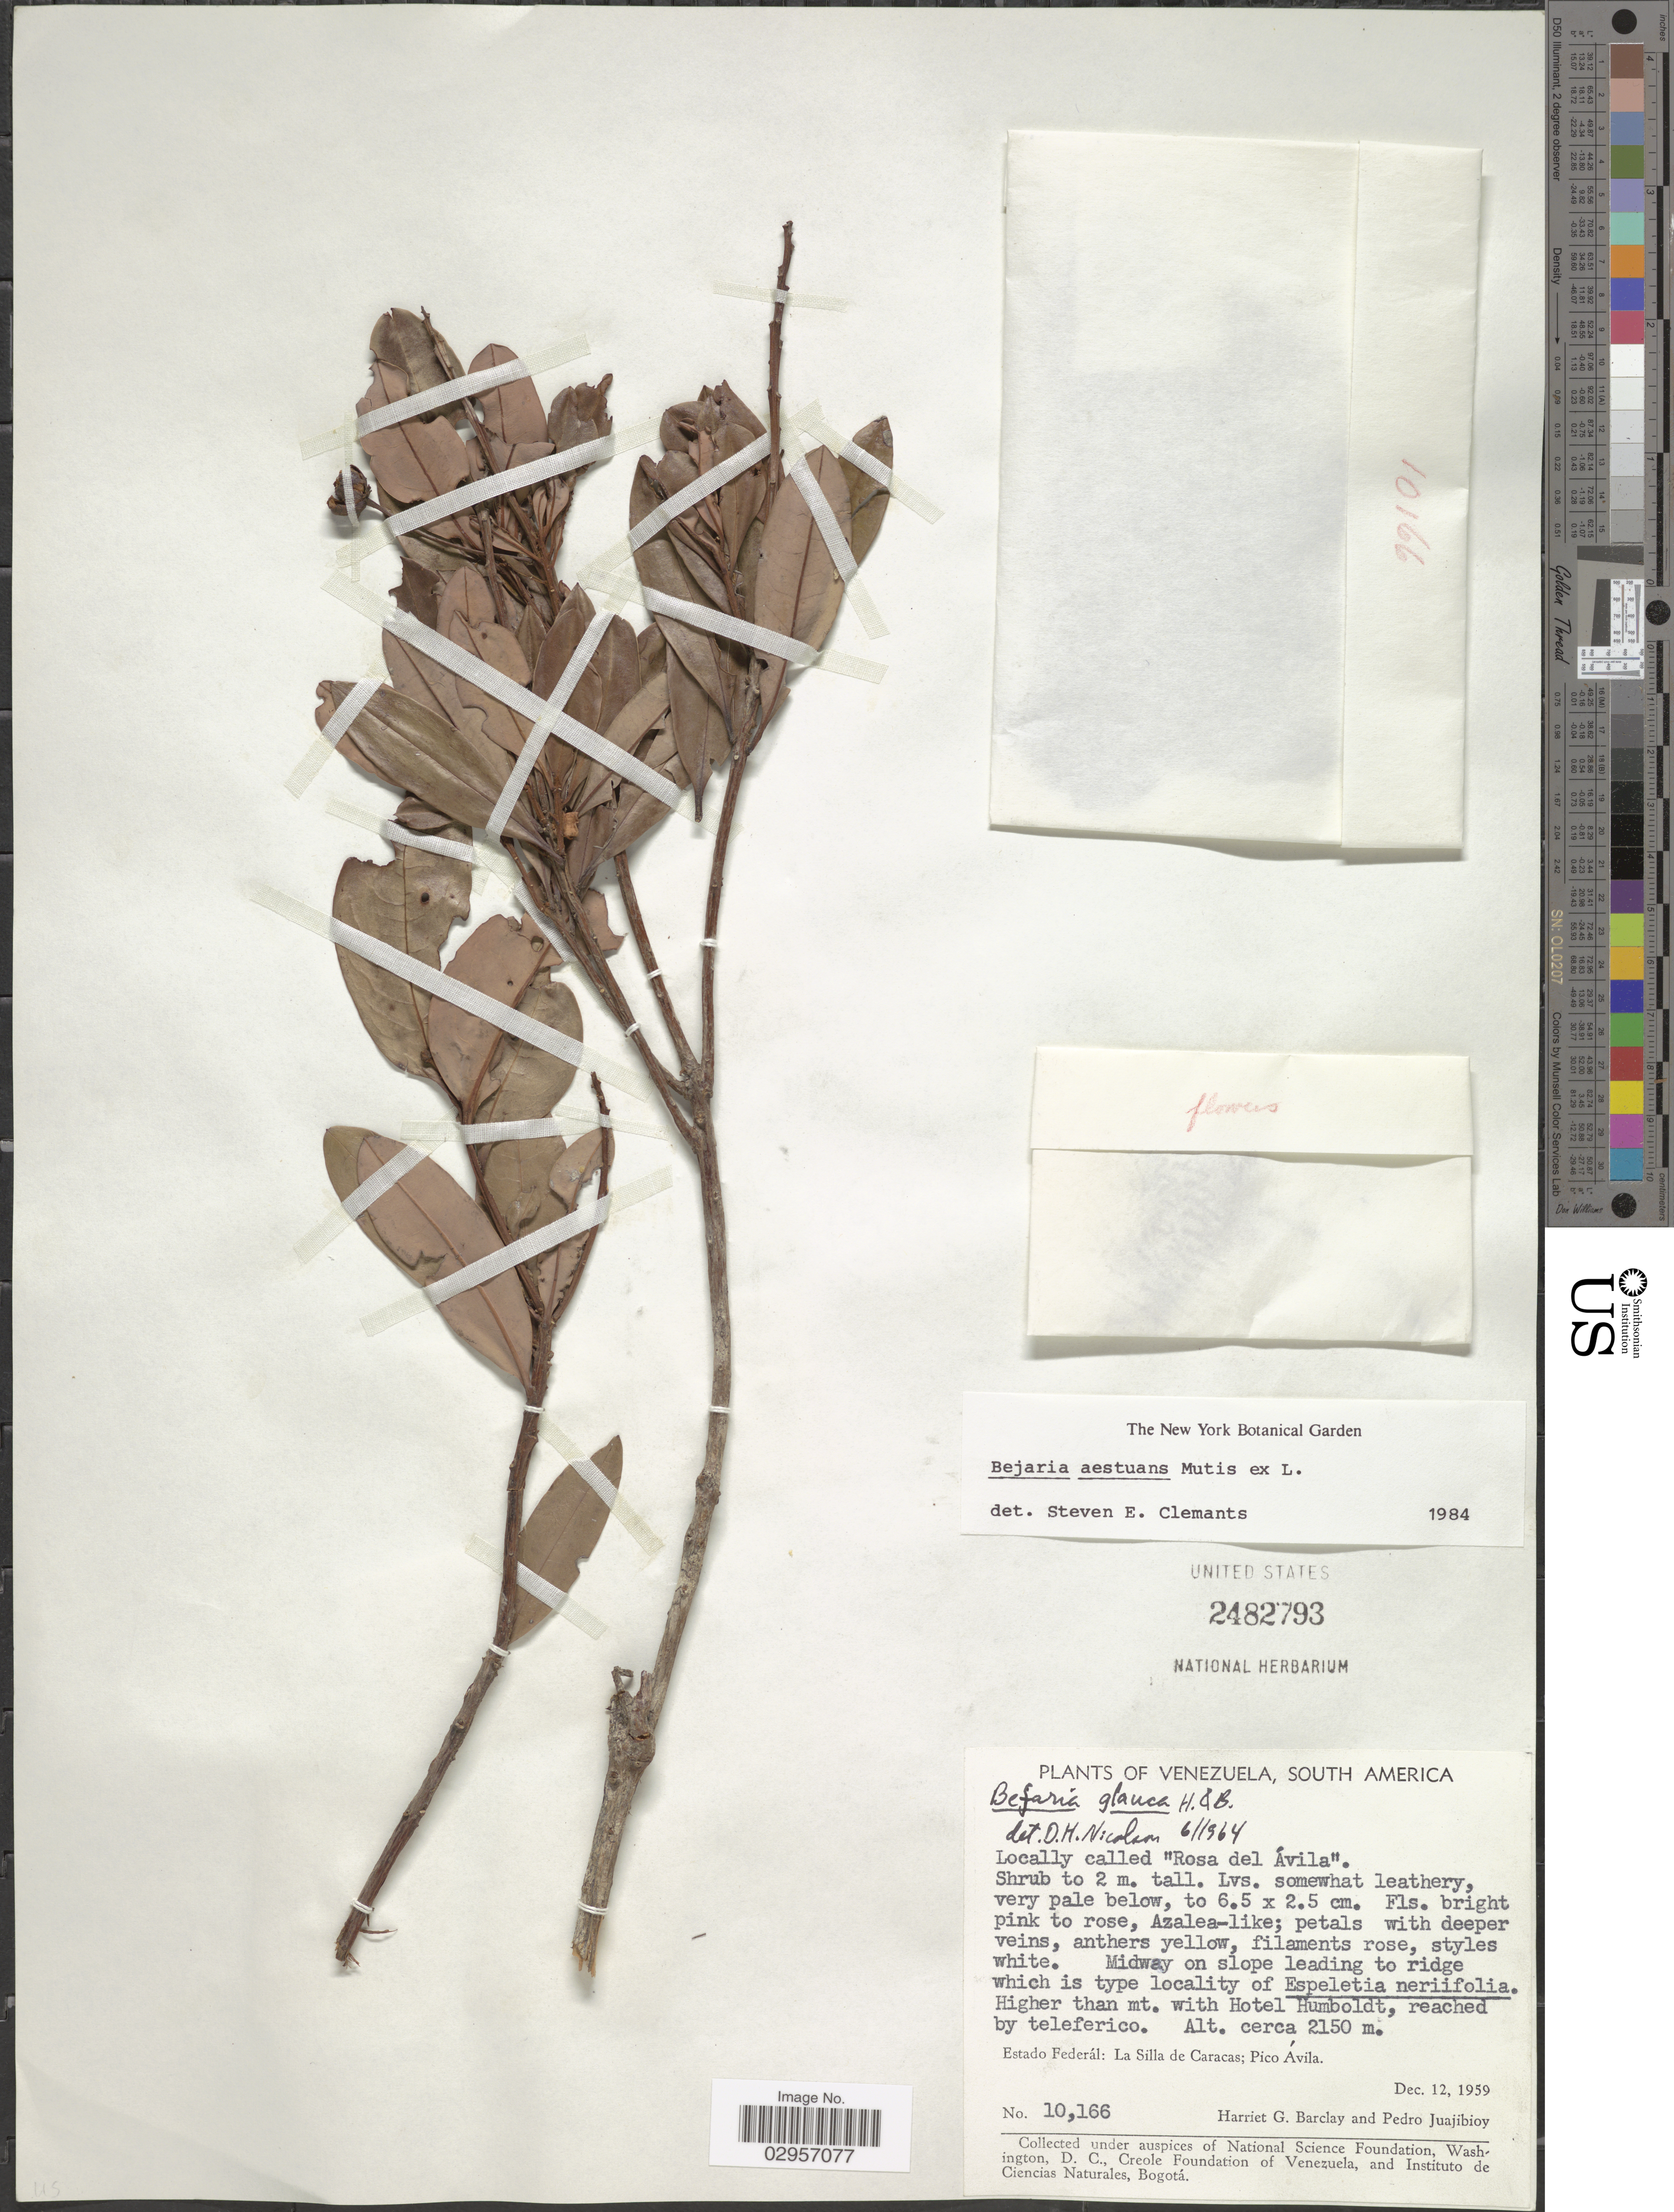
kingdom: Plantae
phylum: Tracheophyta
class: Magnoliopsida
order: Ericales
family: Ericaceae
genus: Befaria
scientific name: Befaria aestuans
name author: Mutis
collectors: H. G. Barclay & P. Juajibioy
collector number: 10166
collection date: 1959-12-12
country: Venezuela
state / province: Distrito Federal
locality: Estado Federál: La Silla de Caracas; Pico Avila.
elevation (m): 2150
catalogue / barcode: US 2482793